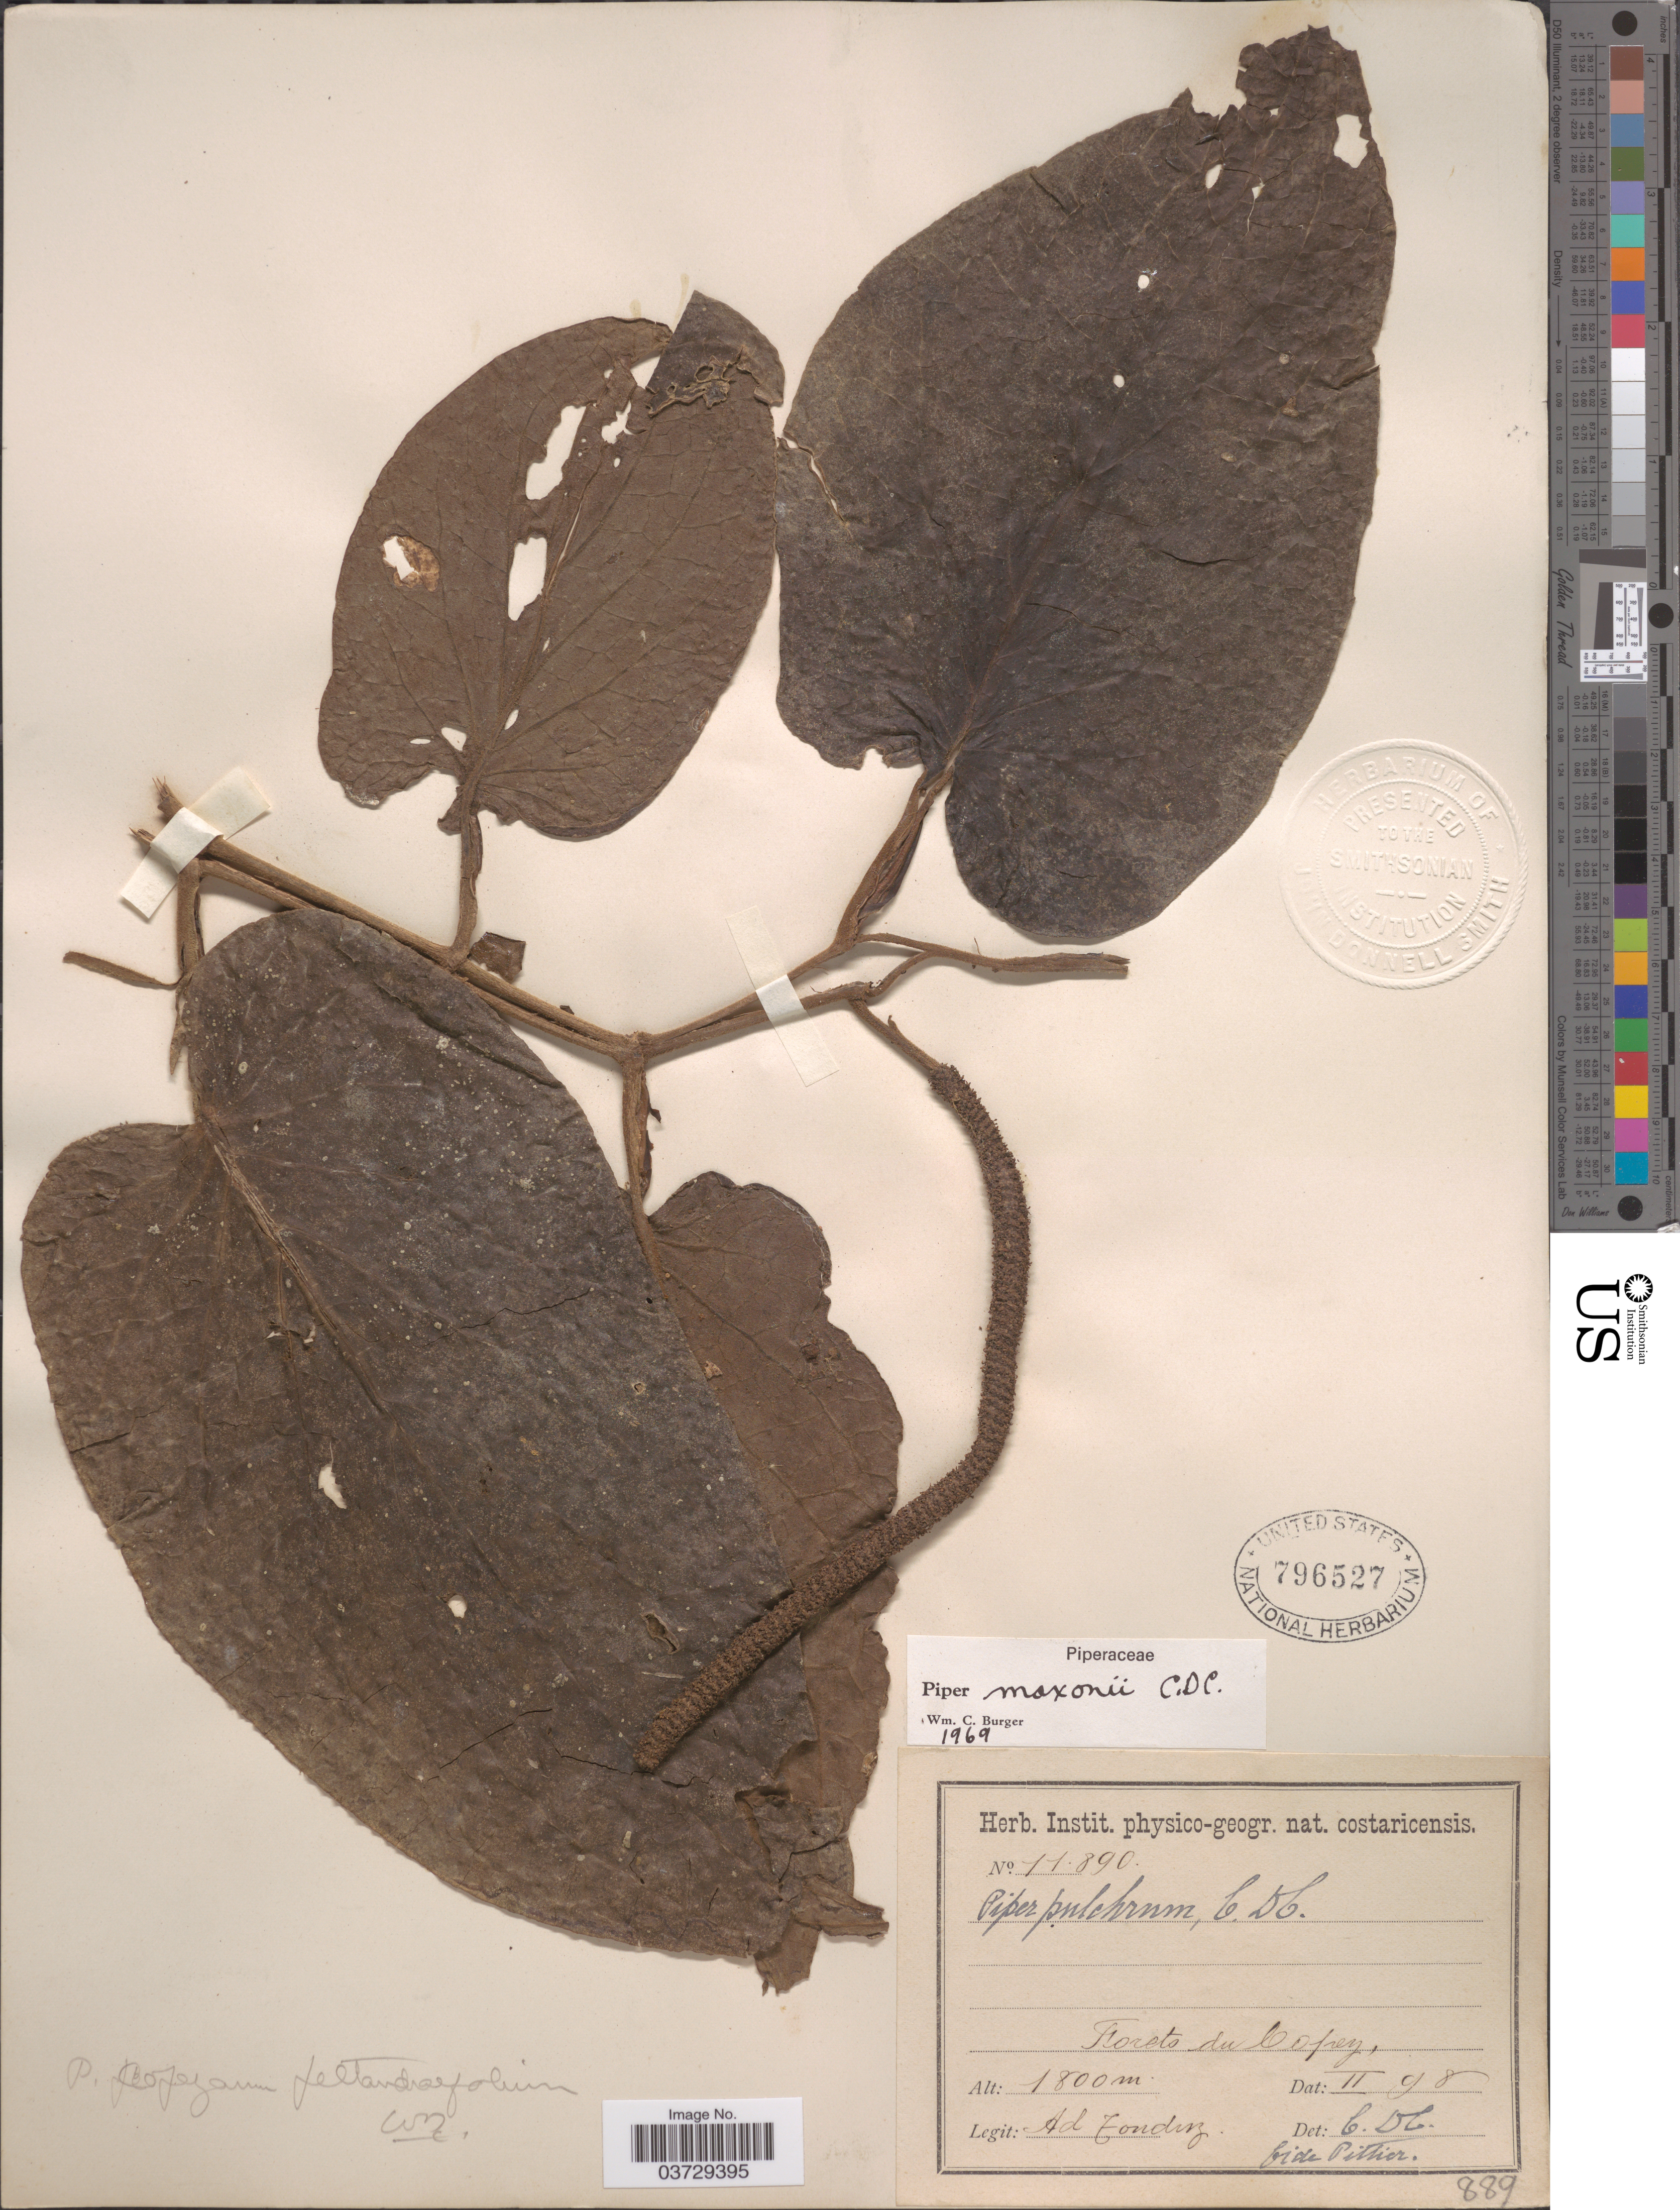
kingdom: Plantae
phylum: Tracheophyta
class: Magnoliopsida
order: Piperales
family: Piperaceae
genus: Piper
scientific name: Piper maxonii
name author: C. DC.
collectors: A. Tonduz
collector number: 11890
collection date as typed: Transcribed d/m/y: /2/98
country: Costa Rica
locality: Forets du Copey.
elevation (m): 1800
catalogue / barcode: US 796527